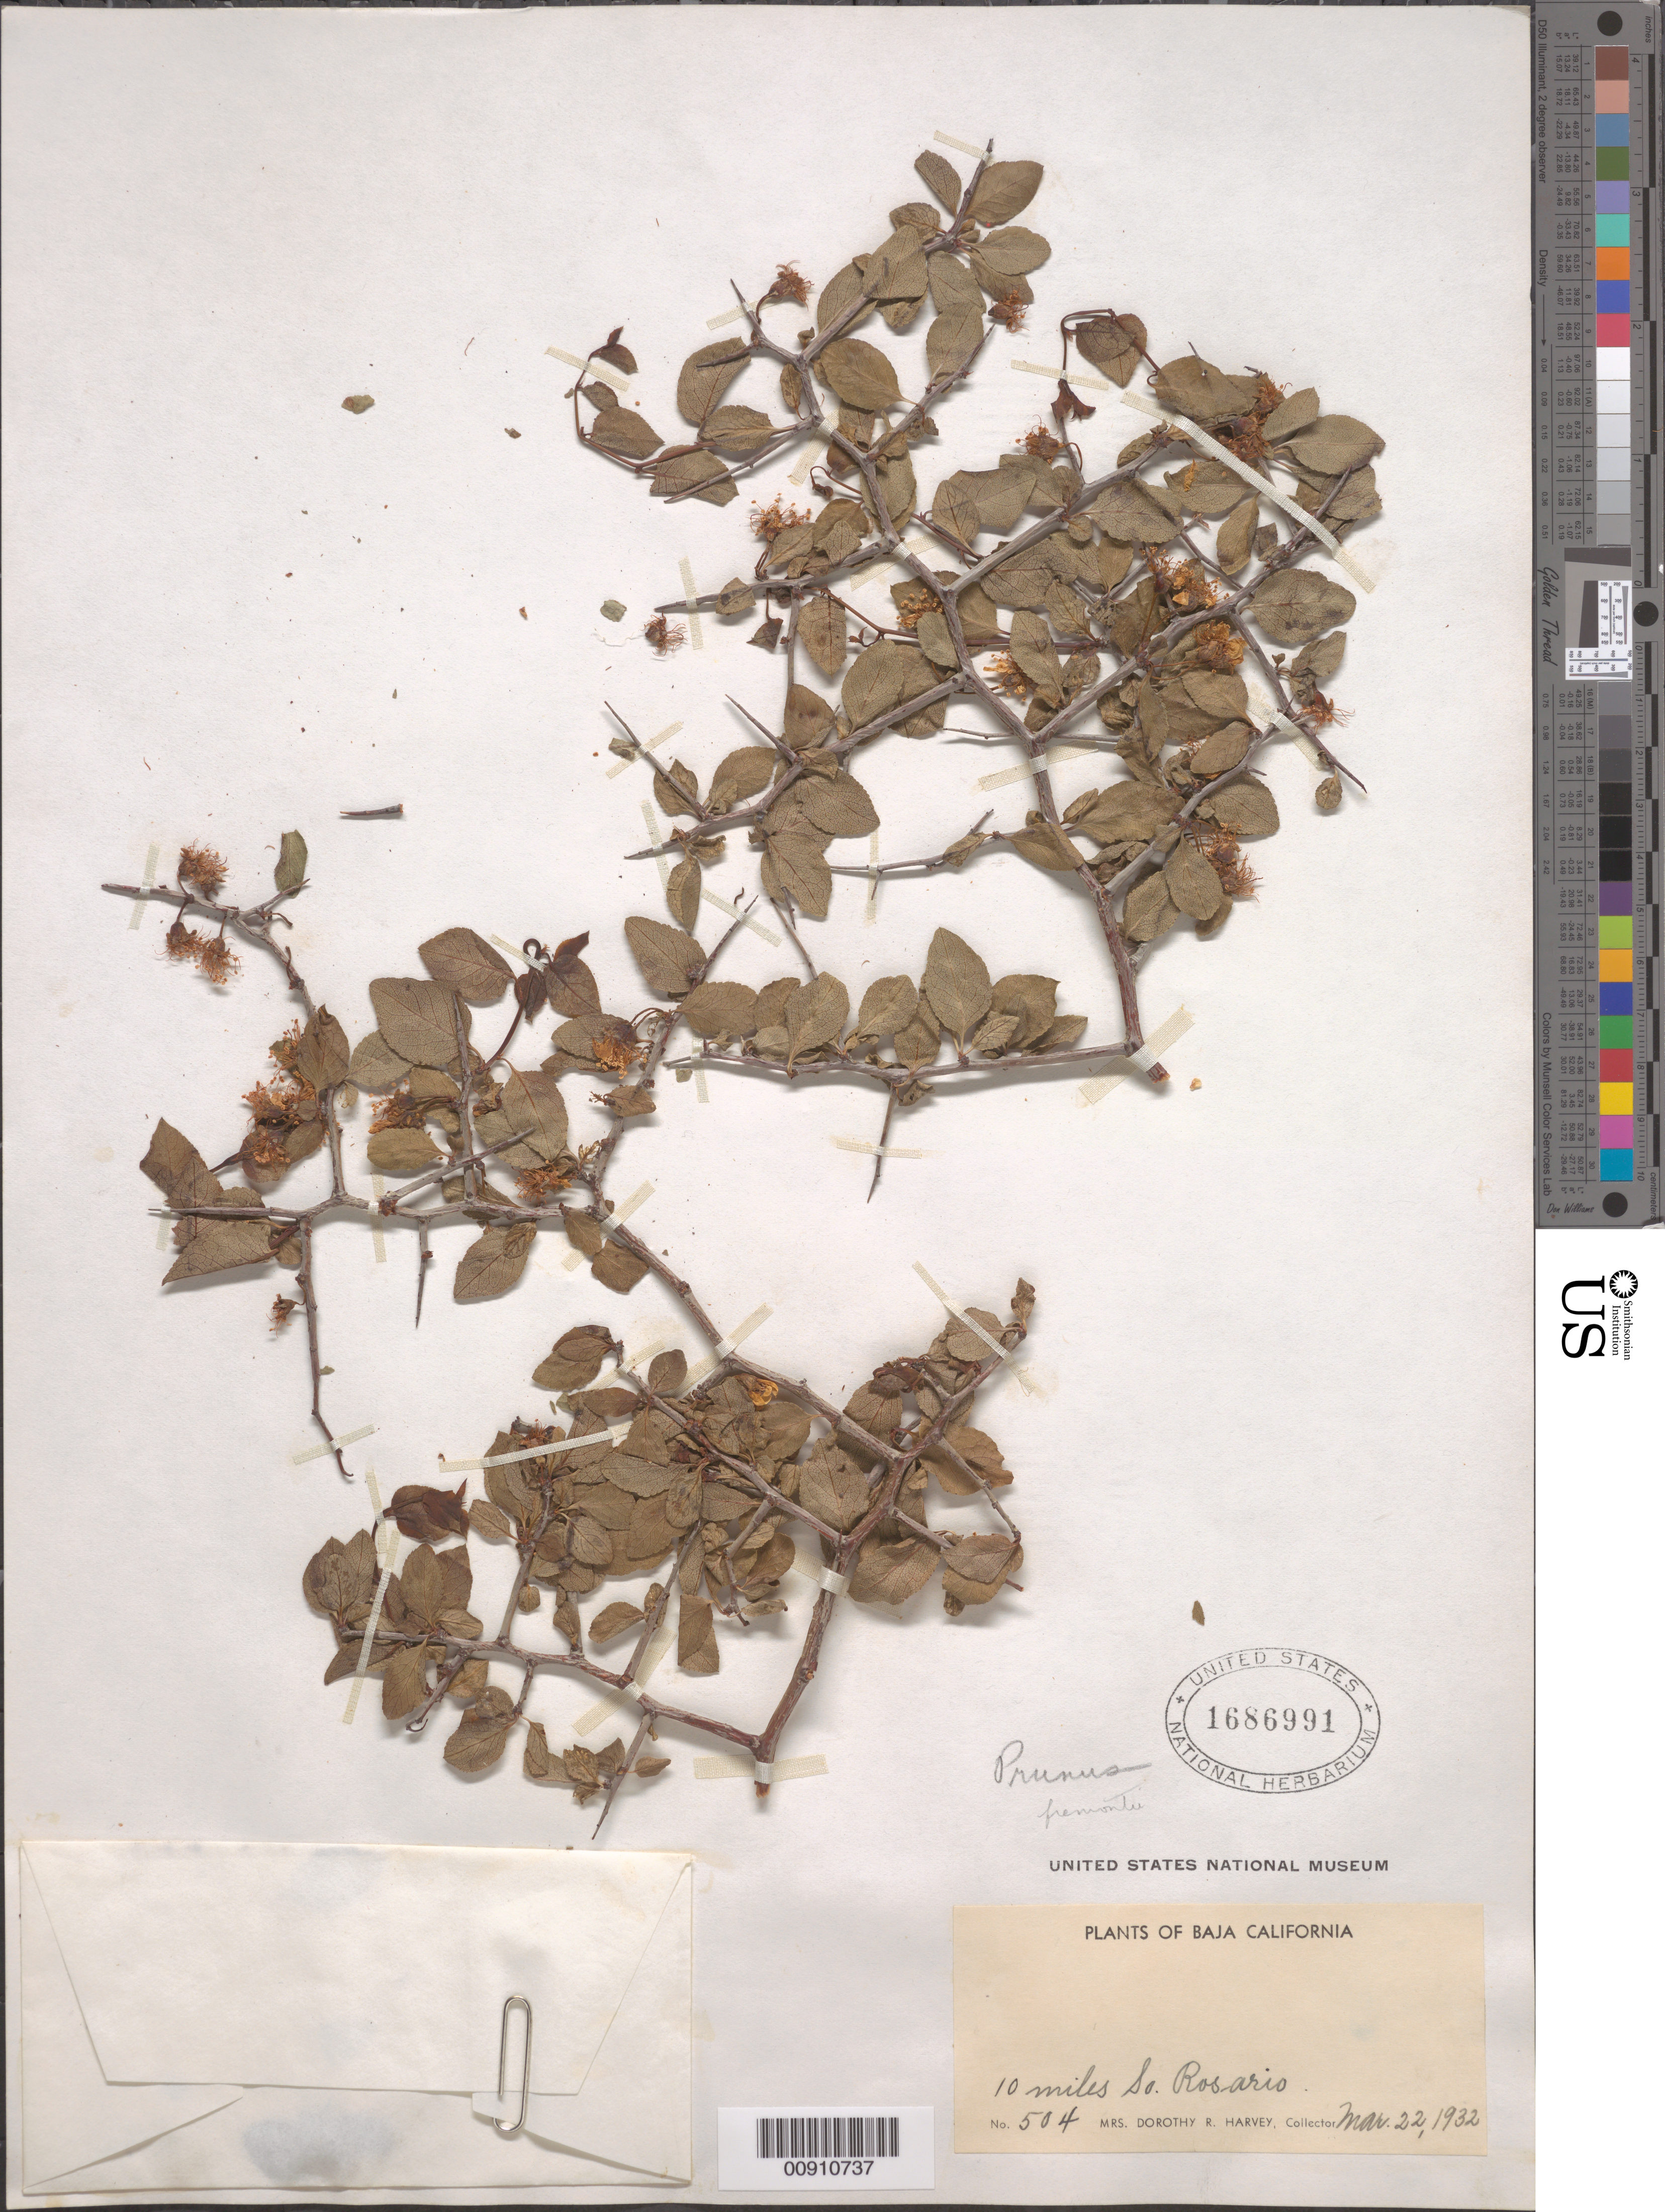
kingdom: Plantae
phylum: Tracheophyta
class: Magnoliopsida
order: Rosales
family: Rosaceae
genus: Prunus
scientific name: Prunus fremontii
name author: S. Watson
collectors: Harvey, Mrs. D. R.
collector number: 504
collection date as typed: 22 Mar 1932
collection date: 1932-03-22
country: Mexico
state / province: Baja California Norte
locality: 10 miles So. Rosario, Baja California.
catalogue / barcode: US 1686991